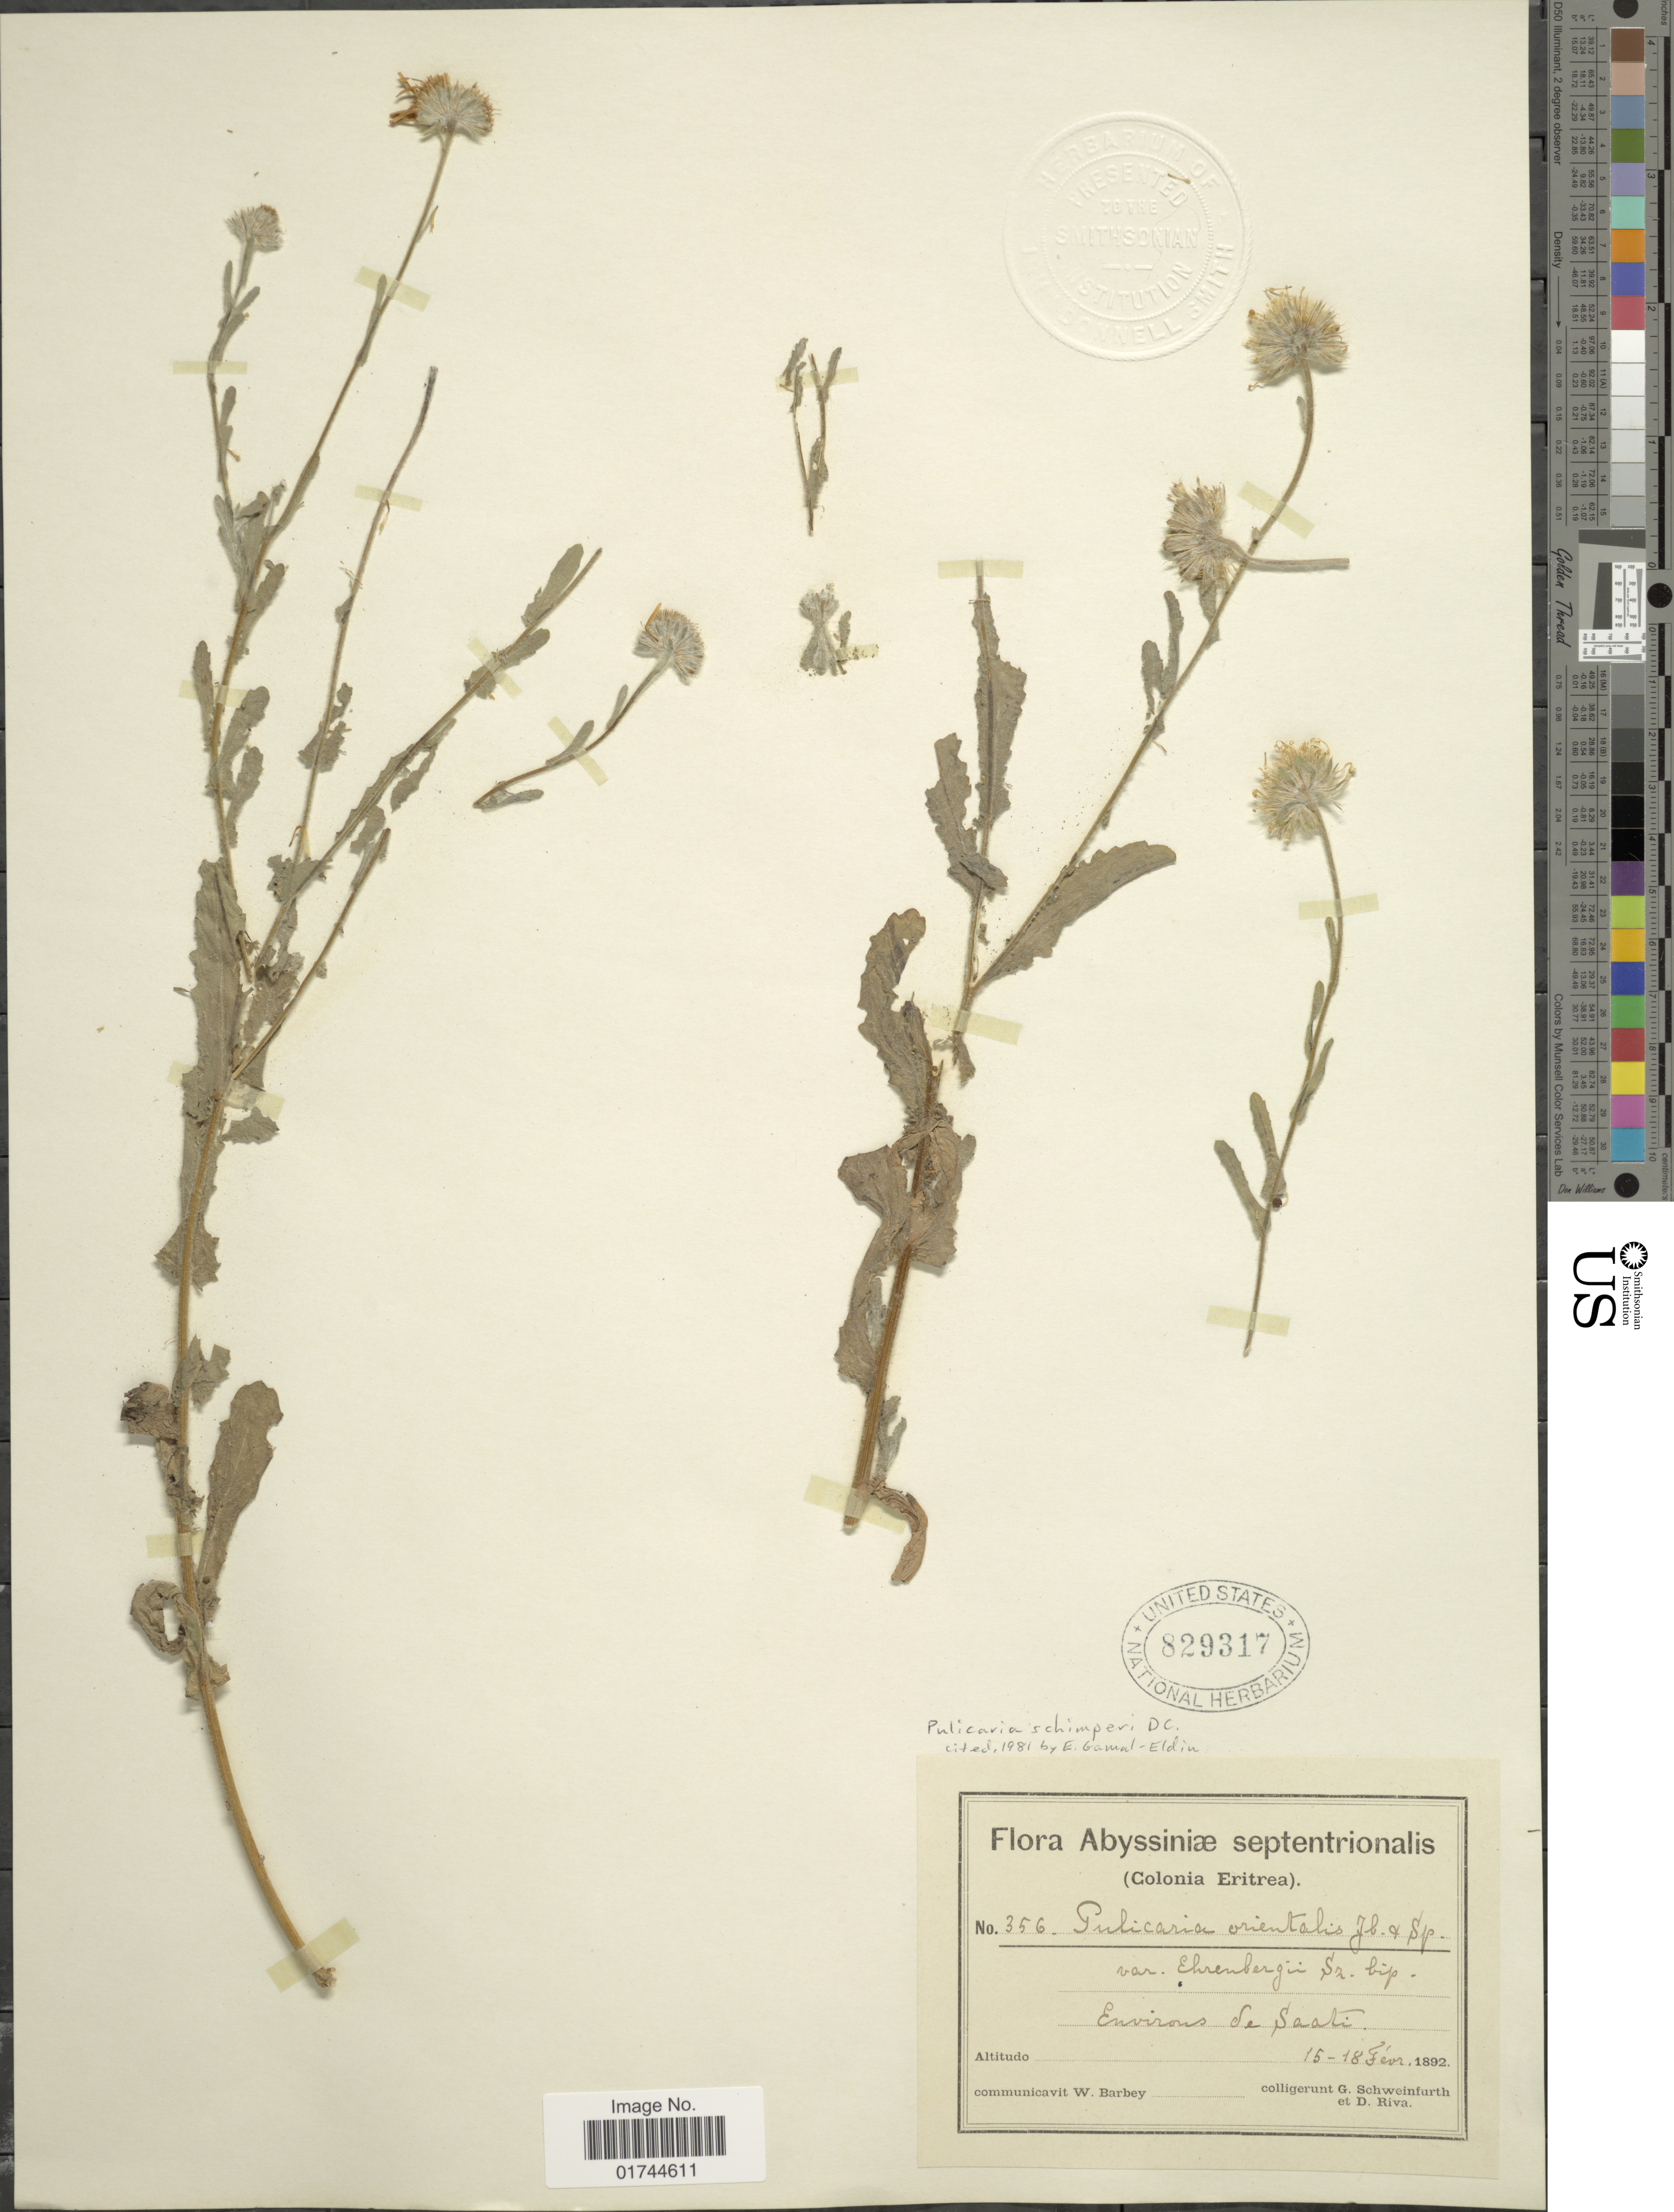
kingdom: Plantae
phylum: Tracheophyta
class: Magnoliopsida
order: Asterales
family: Asteraceae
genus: Pulicaria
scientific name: Pulicaria schimperi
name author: DC.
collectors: G. A. Schweinfurth (herbarium) & D. Riva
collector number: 356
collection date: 1892-02-15/1892-02-18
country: Eritrea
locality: Abyssiniae, Environs de Saati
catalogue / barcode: US 829317